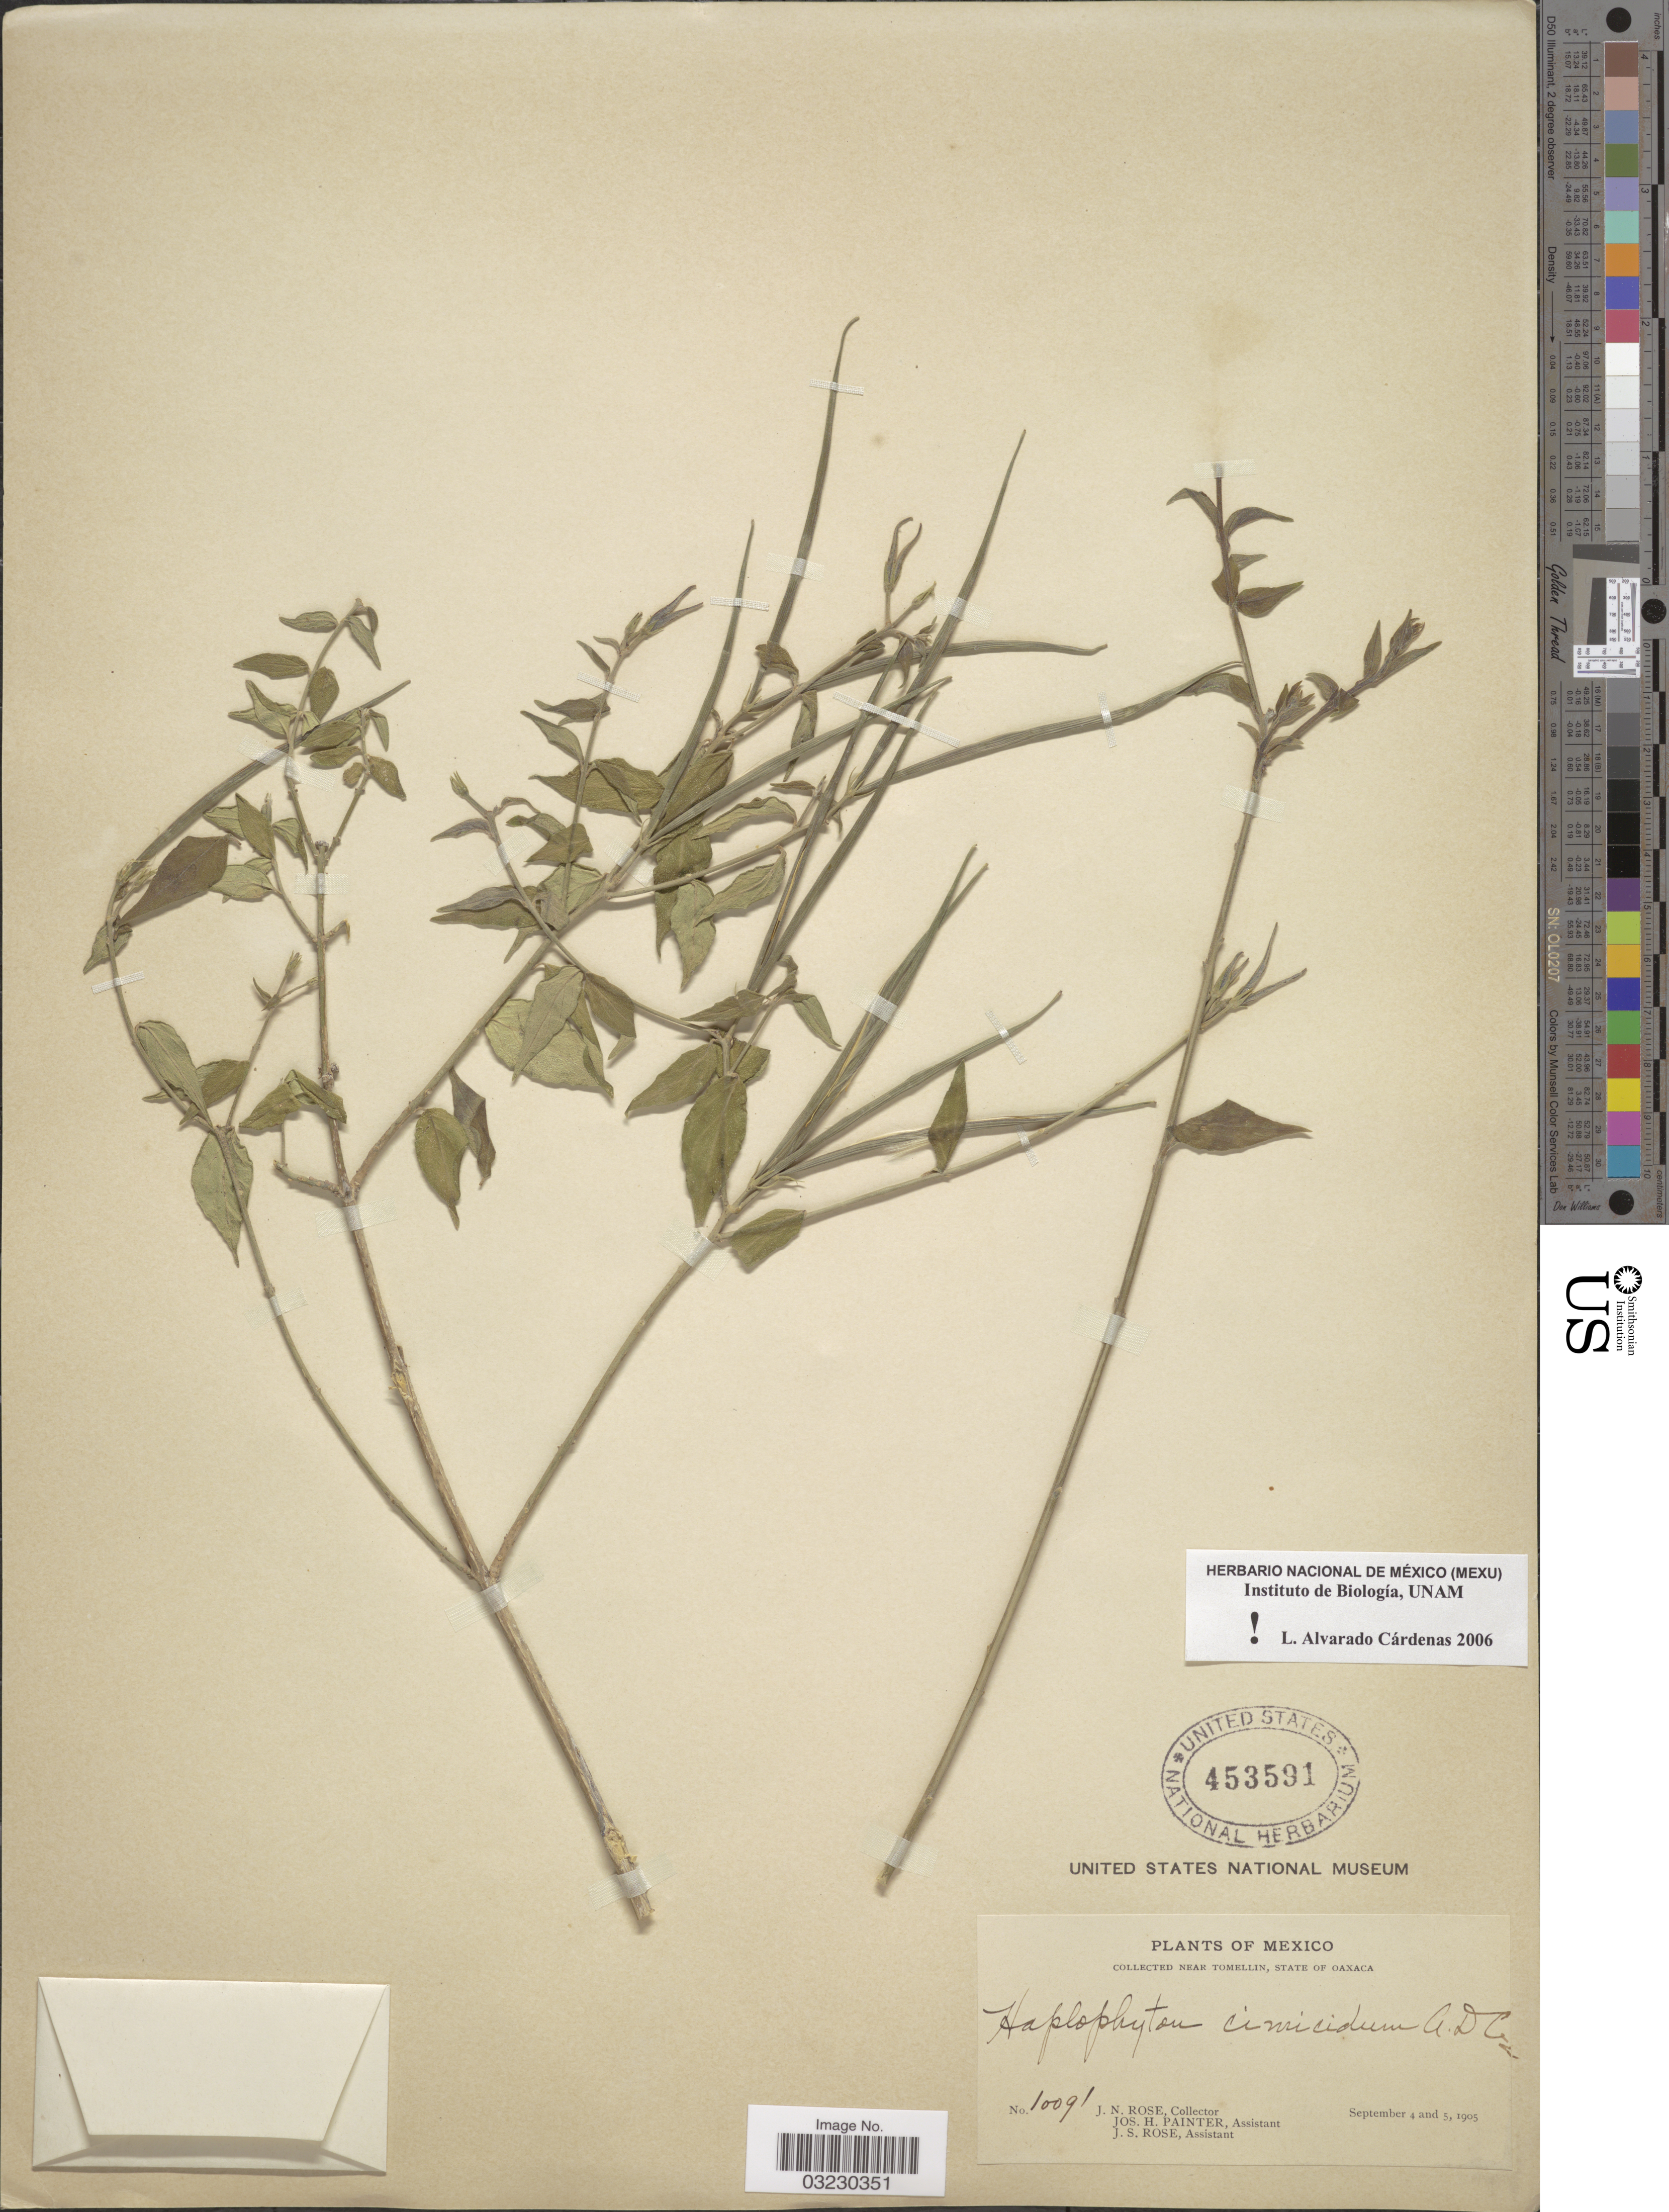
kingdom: Plantae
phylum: Tracheophyta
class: Magnoliopsida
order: Gentianales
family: Apocynaceae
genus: Haplophyton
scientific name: Haplophyton cimicidum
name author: A. DC.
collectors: J. N. Rose, J. H. Painter & J. S. Rose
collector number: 10091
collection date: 1905-09-04/1905-09-05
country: Mexico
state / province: Oaxaca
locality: Near Tomellin, State of Oaxaca.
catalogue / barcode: US 453591